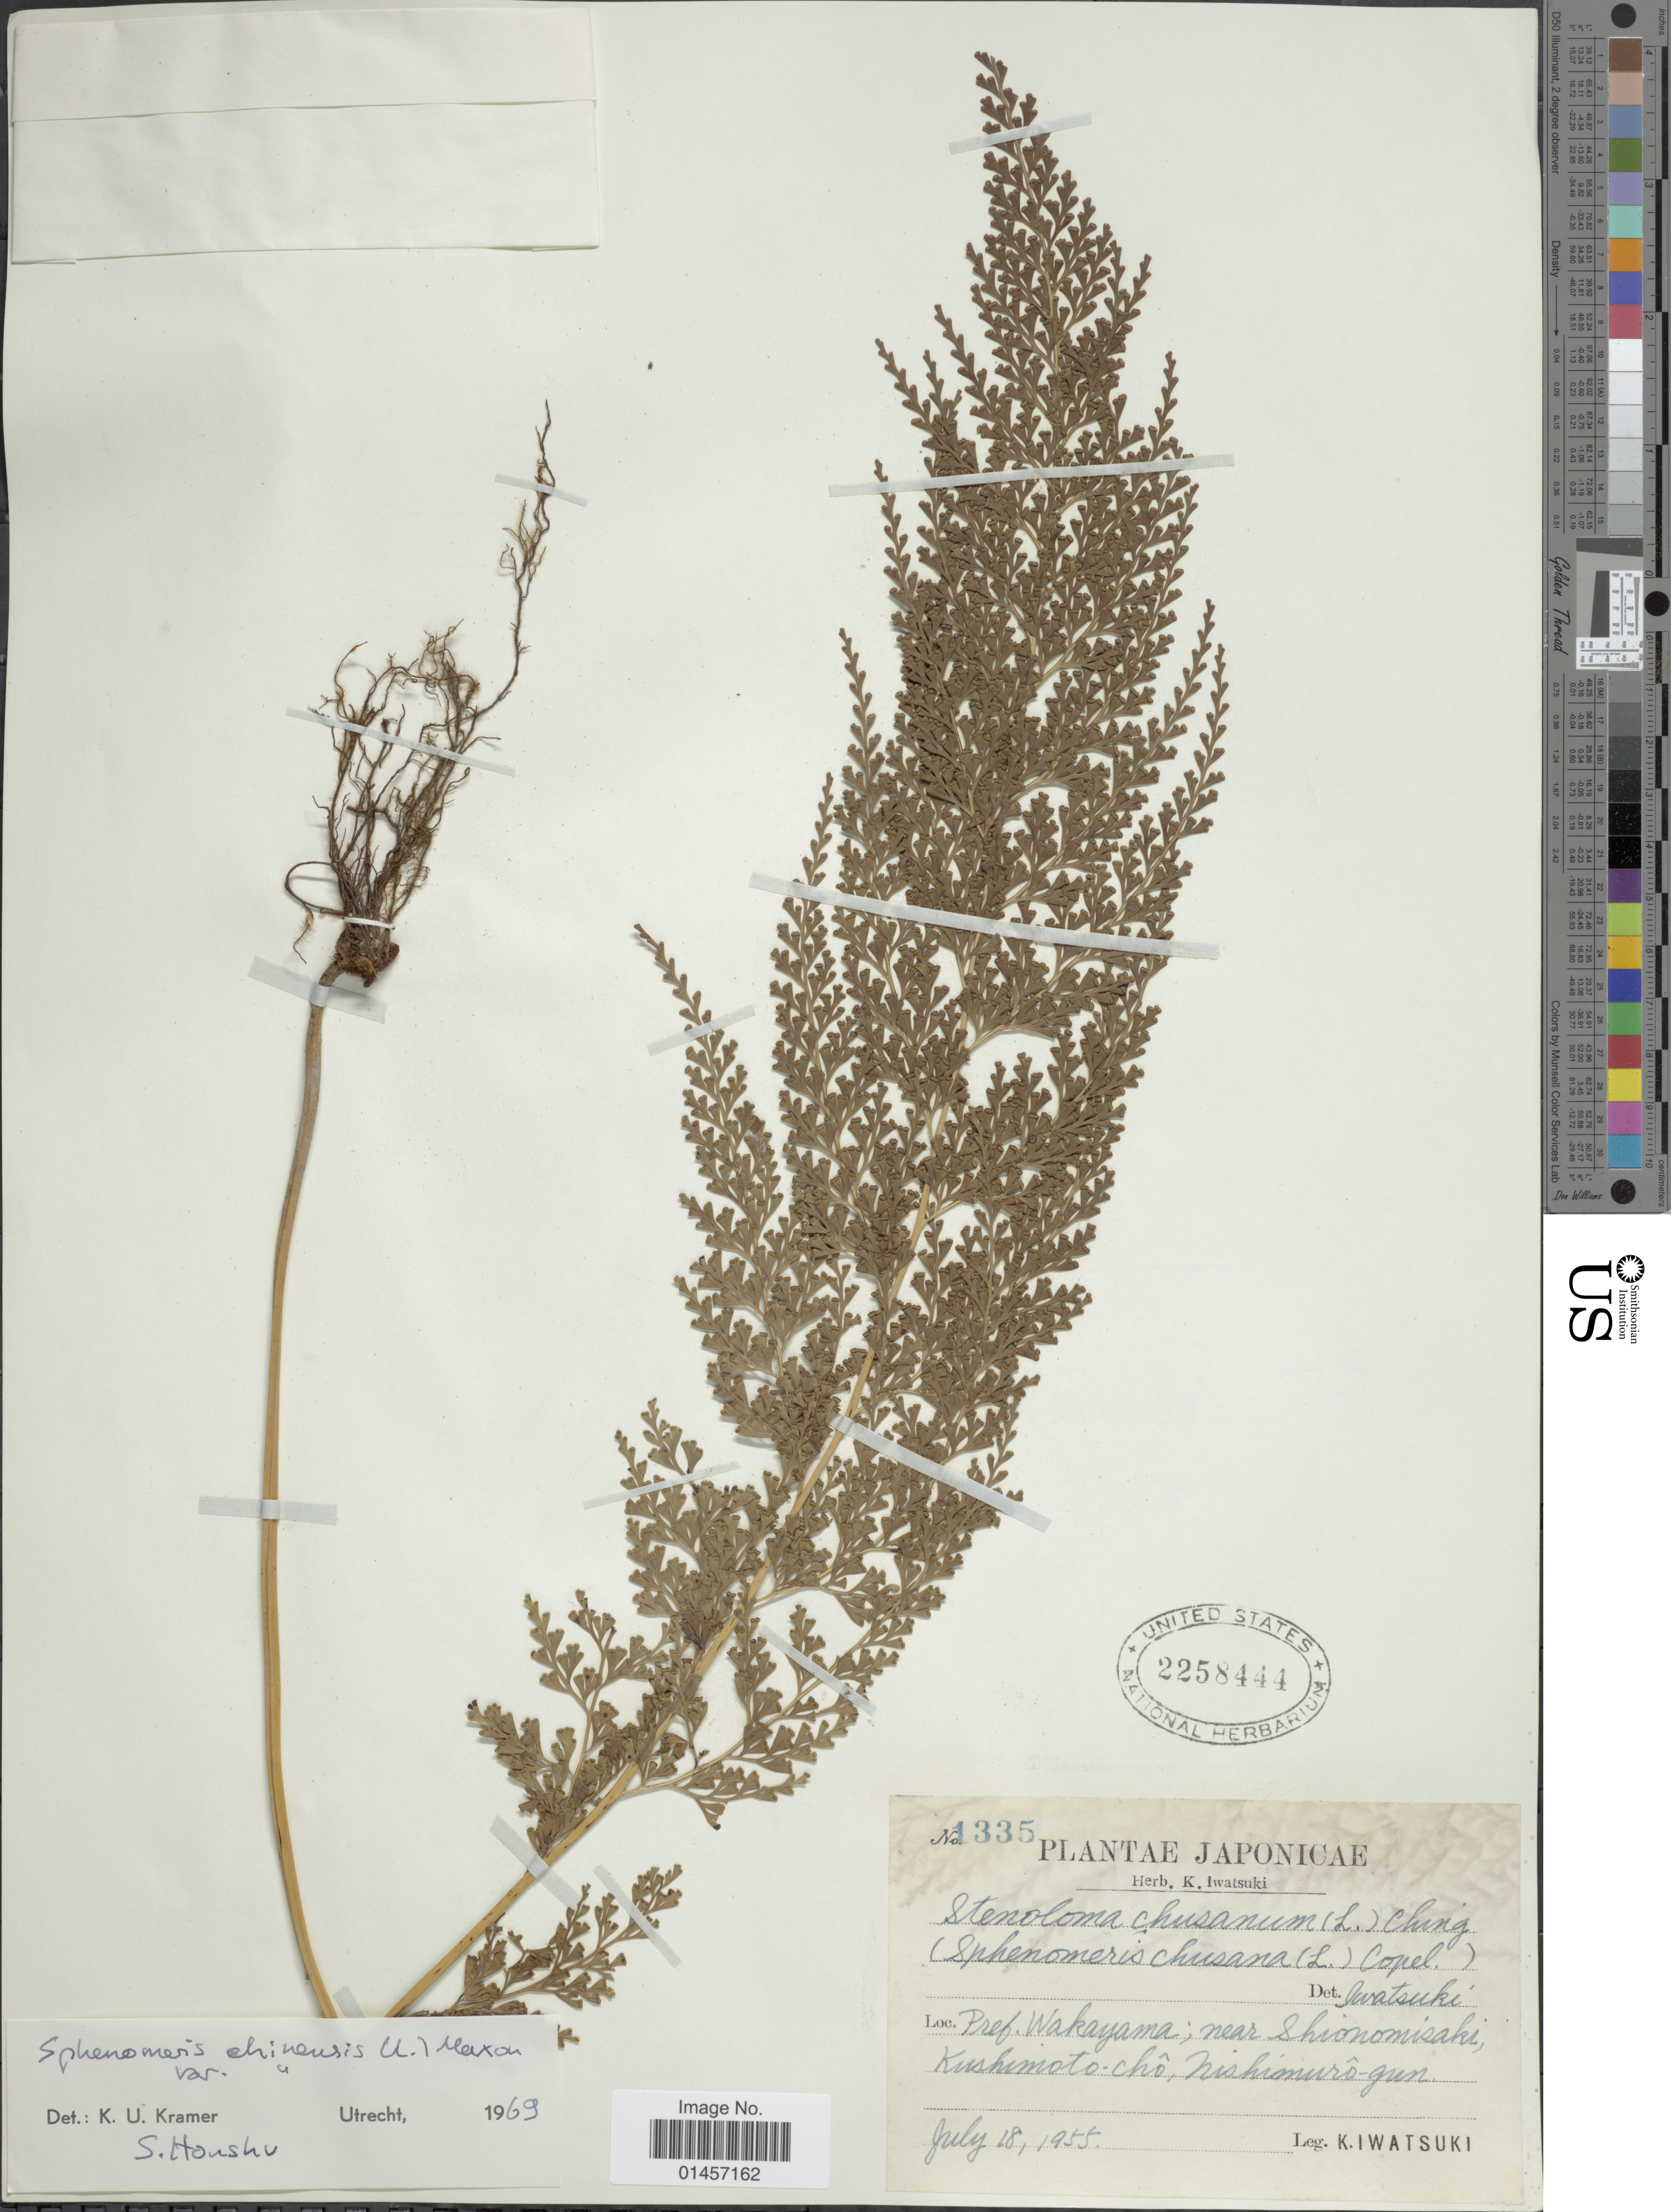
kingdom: Plantae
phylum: Tracheophyta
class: Polypodiopsida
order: Polypodiales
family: Lindsaeaceae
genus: Sphenomeris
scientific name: Sphenomeris chinensis var. chinensis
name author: (L.) Maxon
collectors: K. Iwatsuki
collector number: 1335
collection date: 1955-07-18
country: Japan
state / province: Wakayama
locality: Pref, Wakayama; near Shionomisaki, Kushimoto-cho, Nishimuro-gun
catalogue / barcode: US 2258444